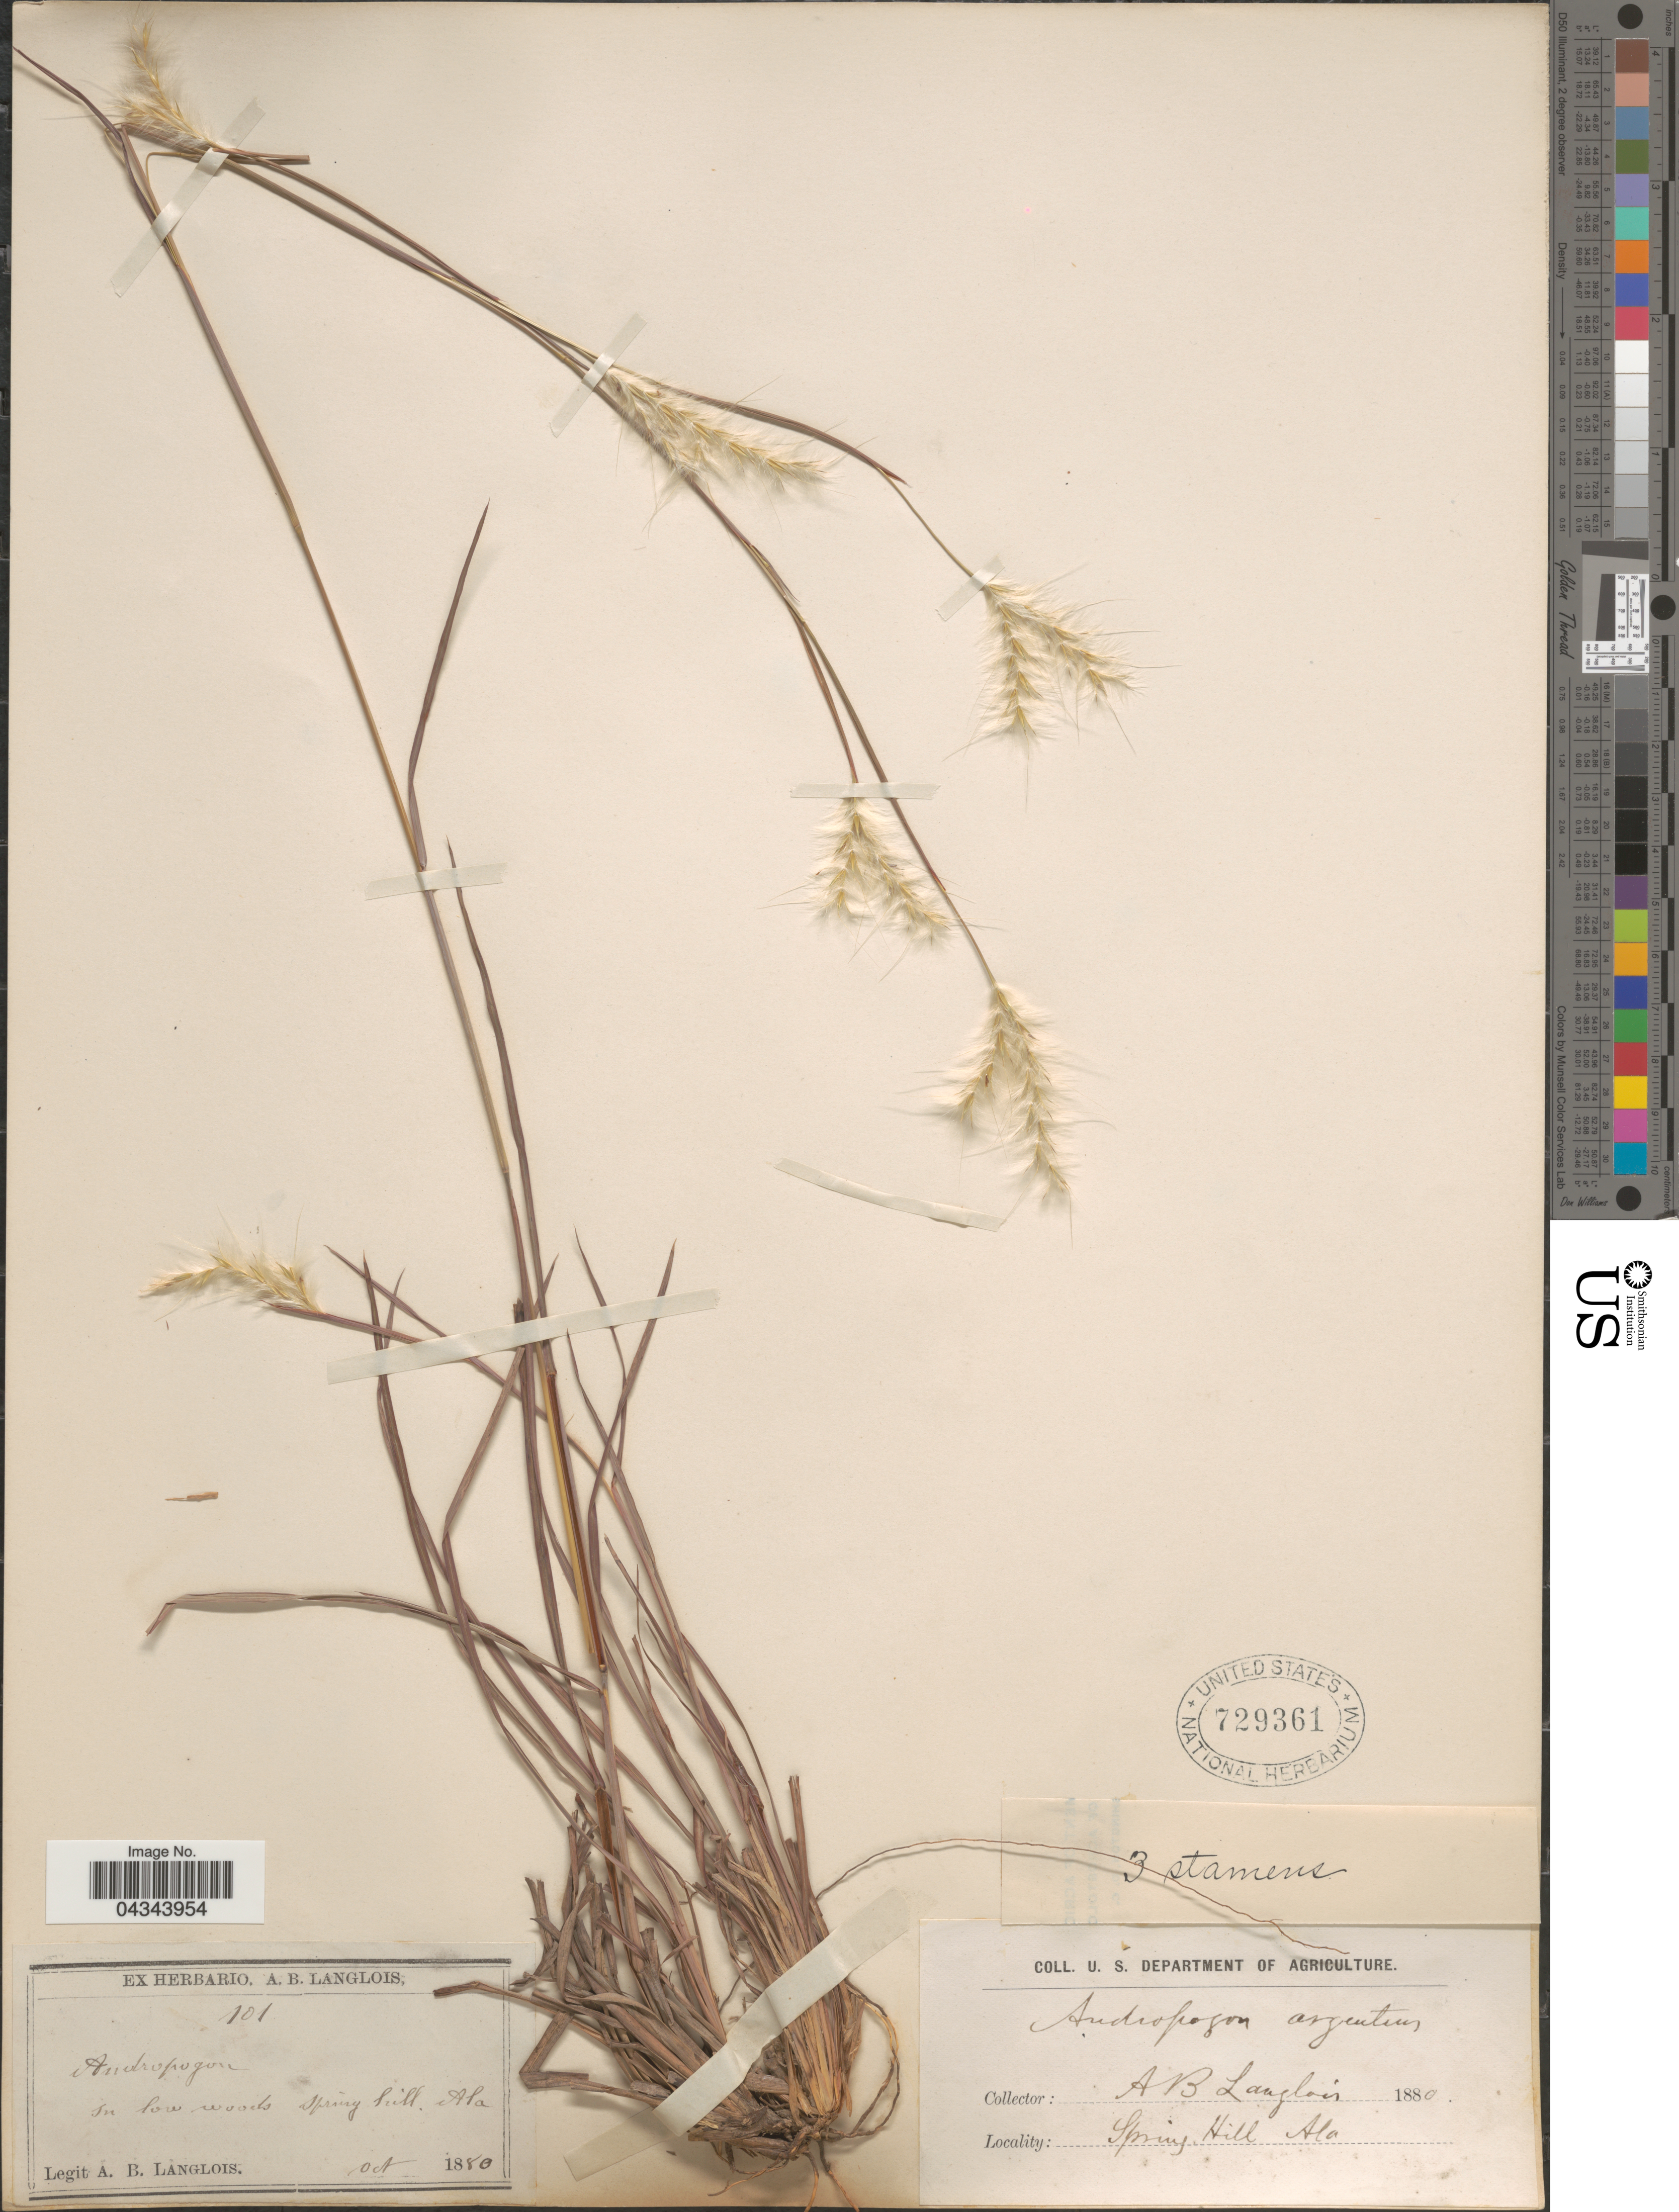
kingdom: Plantae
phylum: Tracheophyta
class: Liliopsida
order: Poales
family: Poaceae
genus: Andropogon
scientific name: Andropogon ternarius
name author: Michx.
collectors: A. Langlois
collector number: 101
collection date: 1880-10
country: United States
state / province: Alabama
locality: In low woods Spring hill.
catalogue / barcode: US 729361